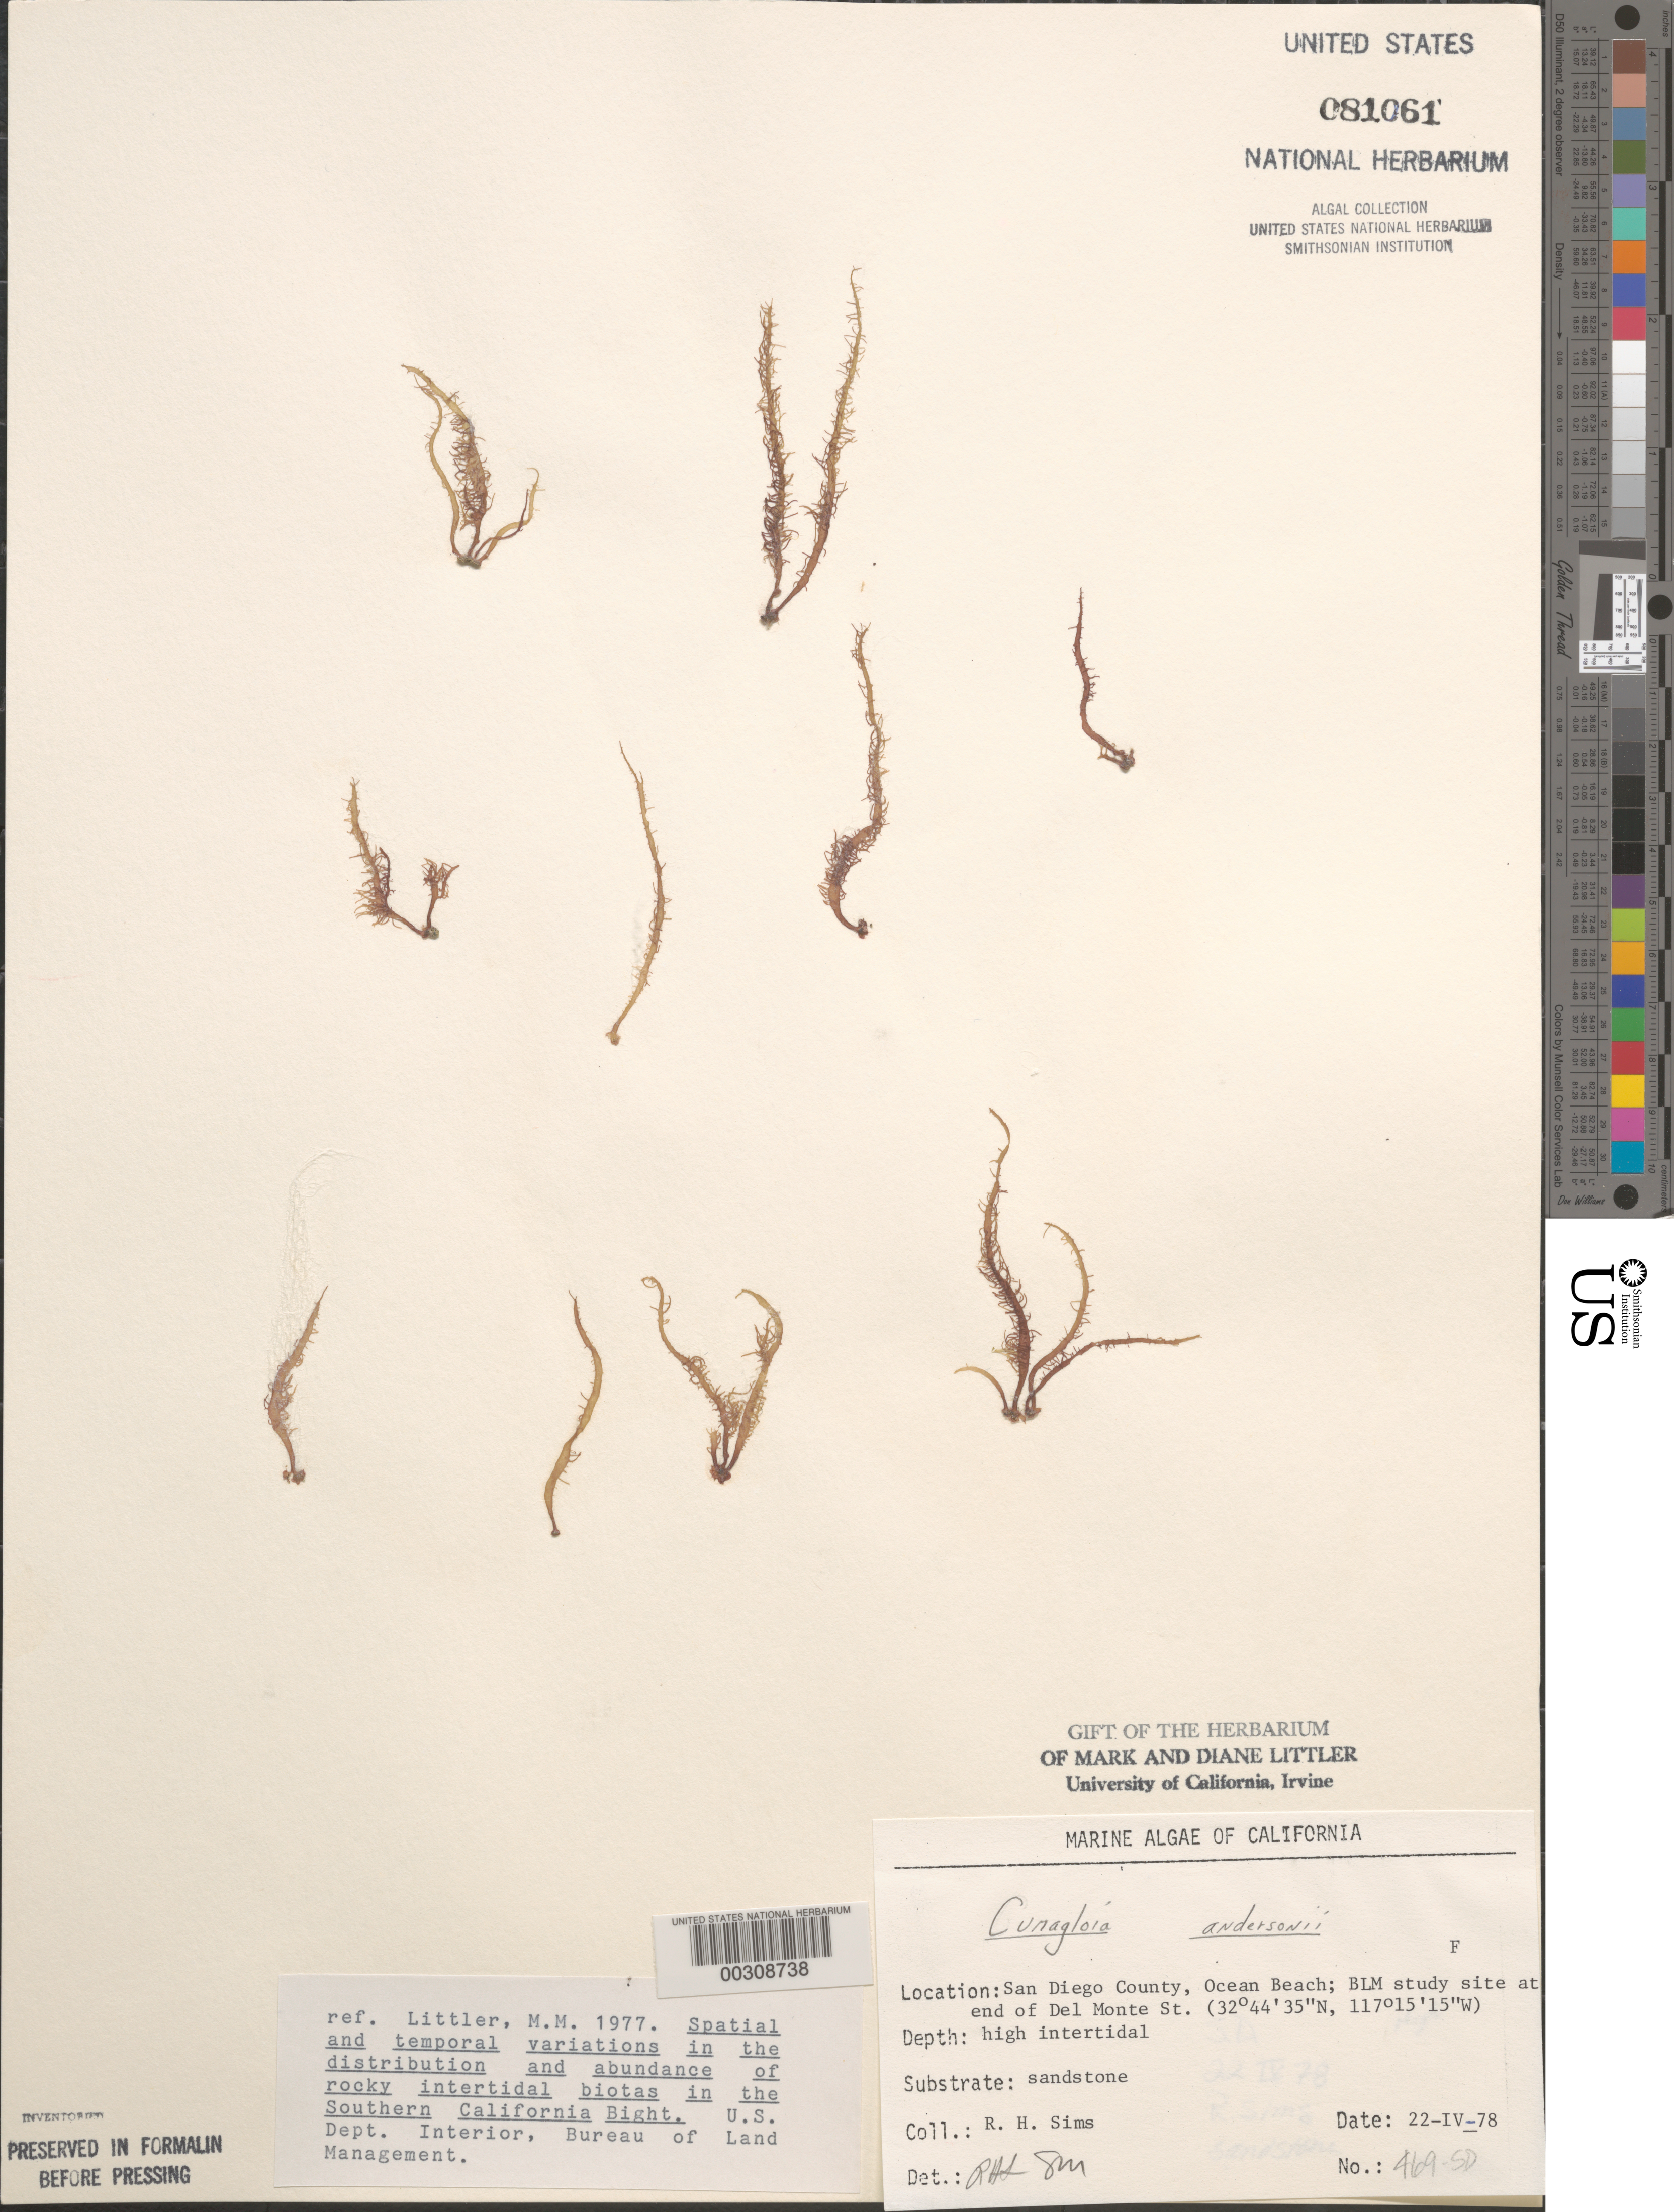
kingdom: Plantae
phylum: Rhodophyta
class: Florideophyceae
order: Nemaliales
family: Liagoraceae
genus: Cumagloia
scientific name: Cumagloia andersonii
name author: (Farl.) Setch. & N.L. Gardner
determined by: Sims, Robert H.; Murray, S. N.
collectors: R. H. Sims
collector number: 469-SD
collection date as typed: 22 Apr 1978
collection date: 1978-04-22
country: United States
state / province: California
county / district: San Diego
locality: End of Del Monte Street, Ocean Beach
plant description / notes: BLM-SOCALBIGHT Rocky Intertidal Survey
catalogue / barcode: US 81061